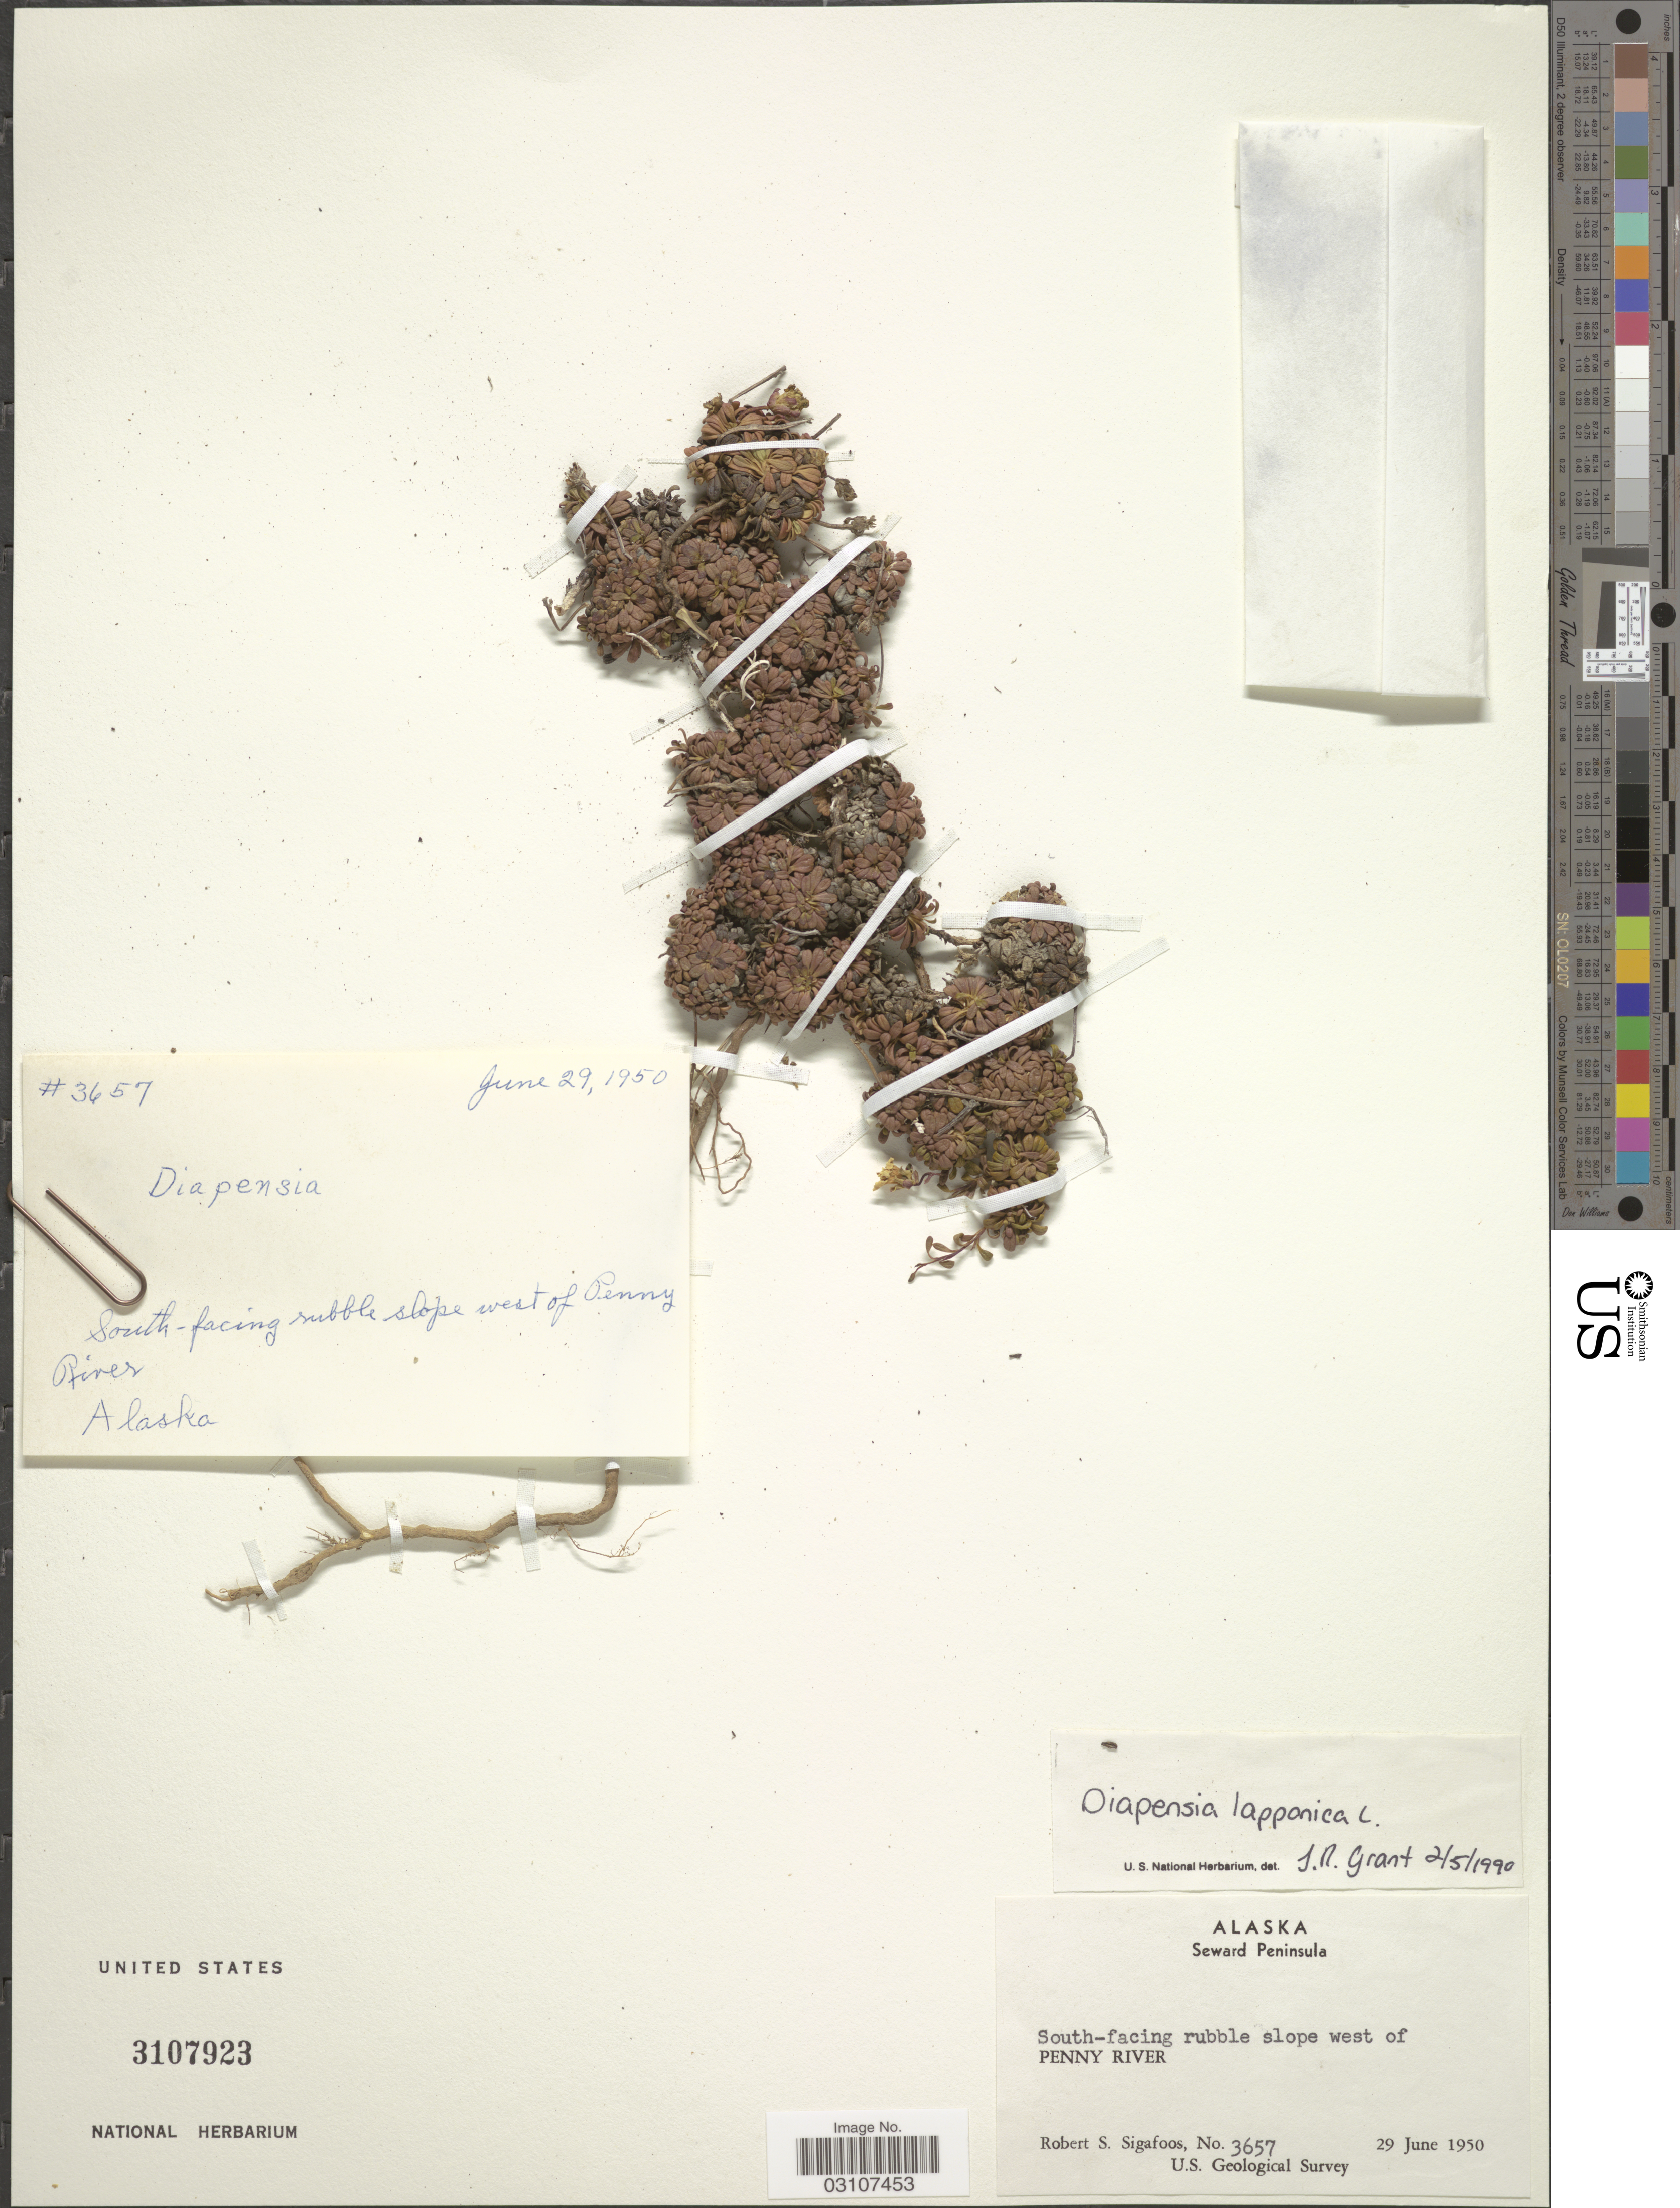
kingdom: Plantae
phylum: Tracheophyta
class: Magnoliopsida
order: Ericales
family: Diapensiaceae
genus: Diapensia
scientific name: Diapensia lapponica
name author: L.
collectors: R. Sigafoos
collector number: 3657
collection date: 1950-06-29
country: United States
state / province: Alaska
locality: Seward Peninsula. South-facing rubble slope west of Penny River.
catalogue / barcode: US 3107923